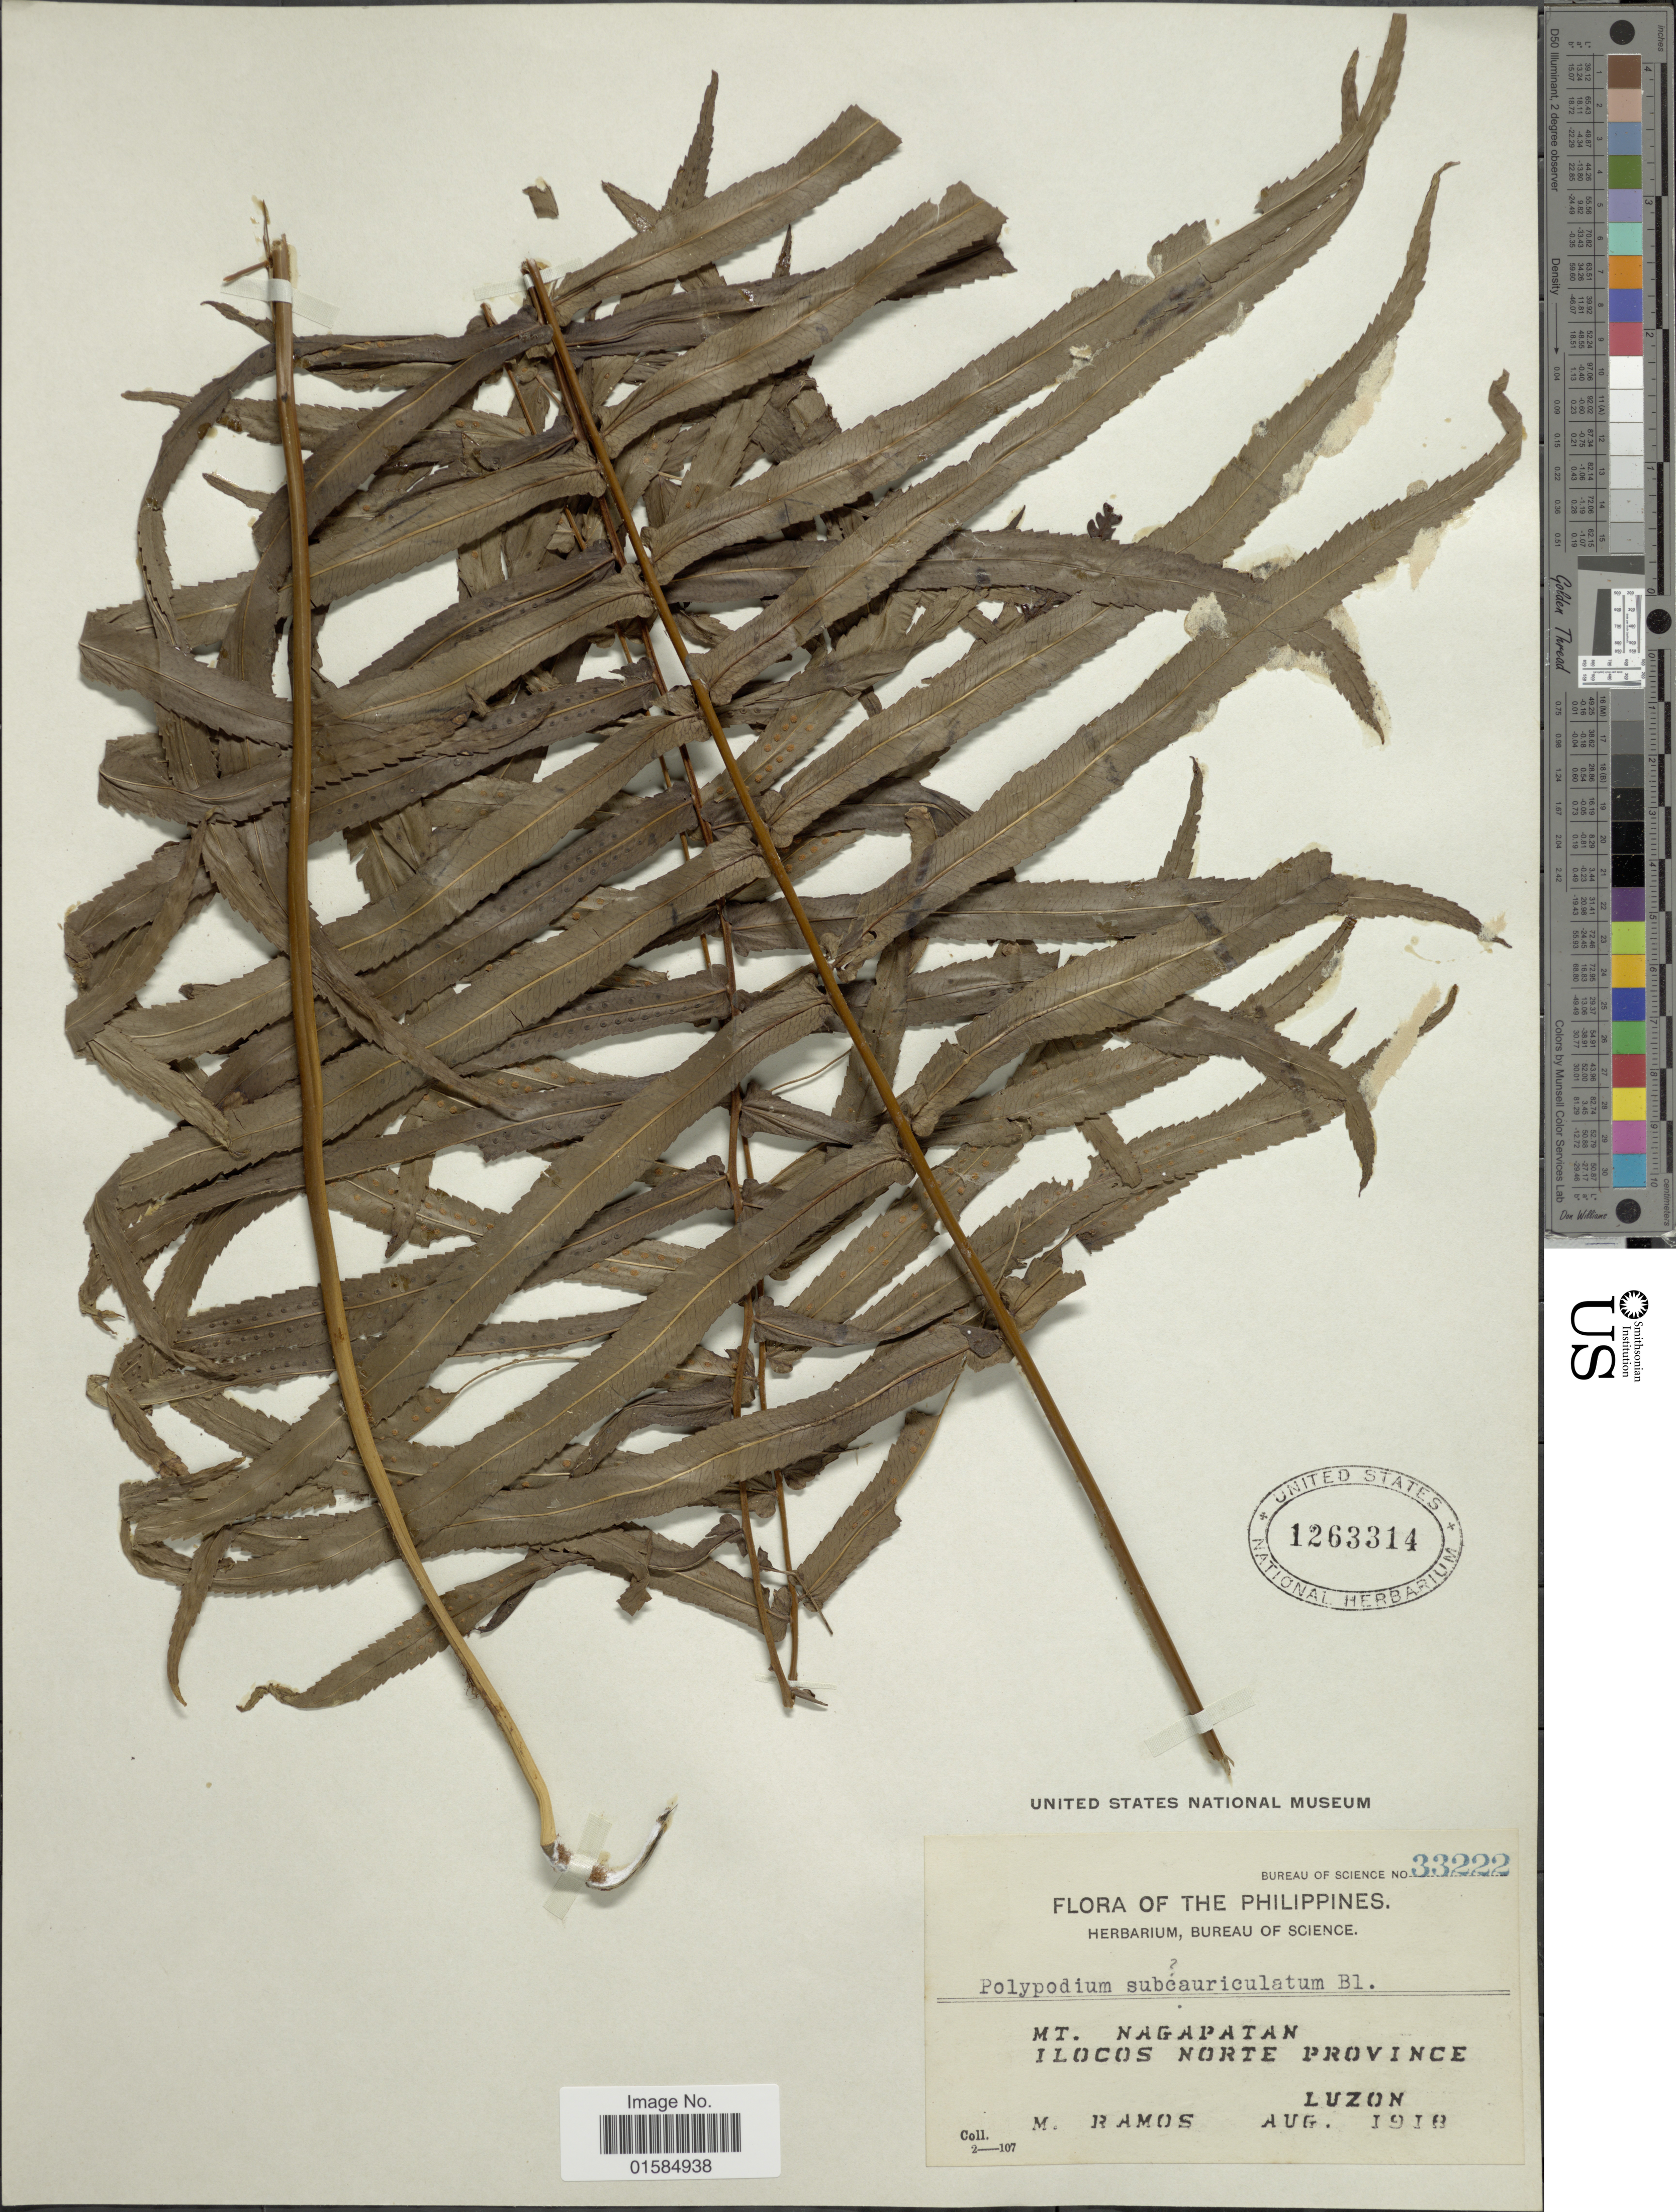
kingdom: Plantae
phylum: Tracheophyta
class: Polypodiopsida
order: Polypodiales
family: Polypodiaceae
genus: Goniophlebium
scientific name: Goniophlebium subauriculatum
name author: (Blume) C. Presl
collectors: M. Ramos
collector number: Bureau of Science33222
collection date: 1918-08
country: Philippines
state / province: Ilocos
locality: Mt. Nagapatan, Ilocos Norte province, Luzon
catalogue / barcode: US 1263314